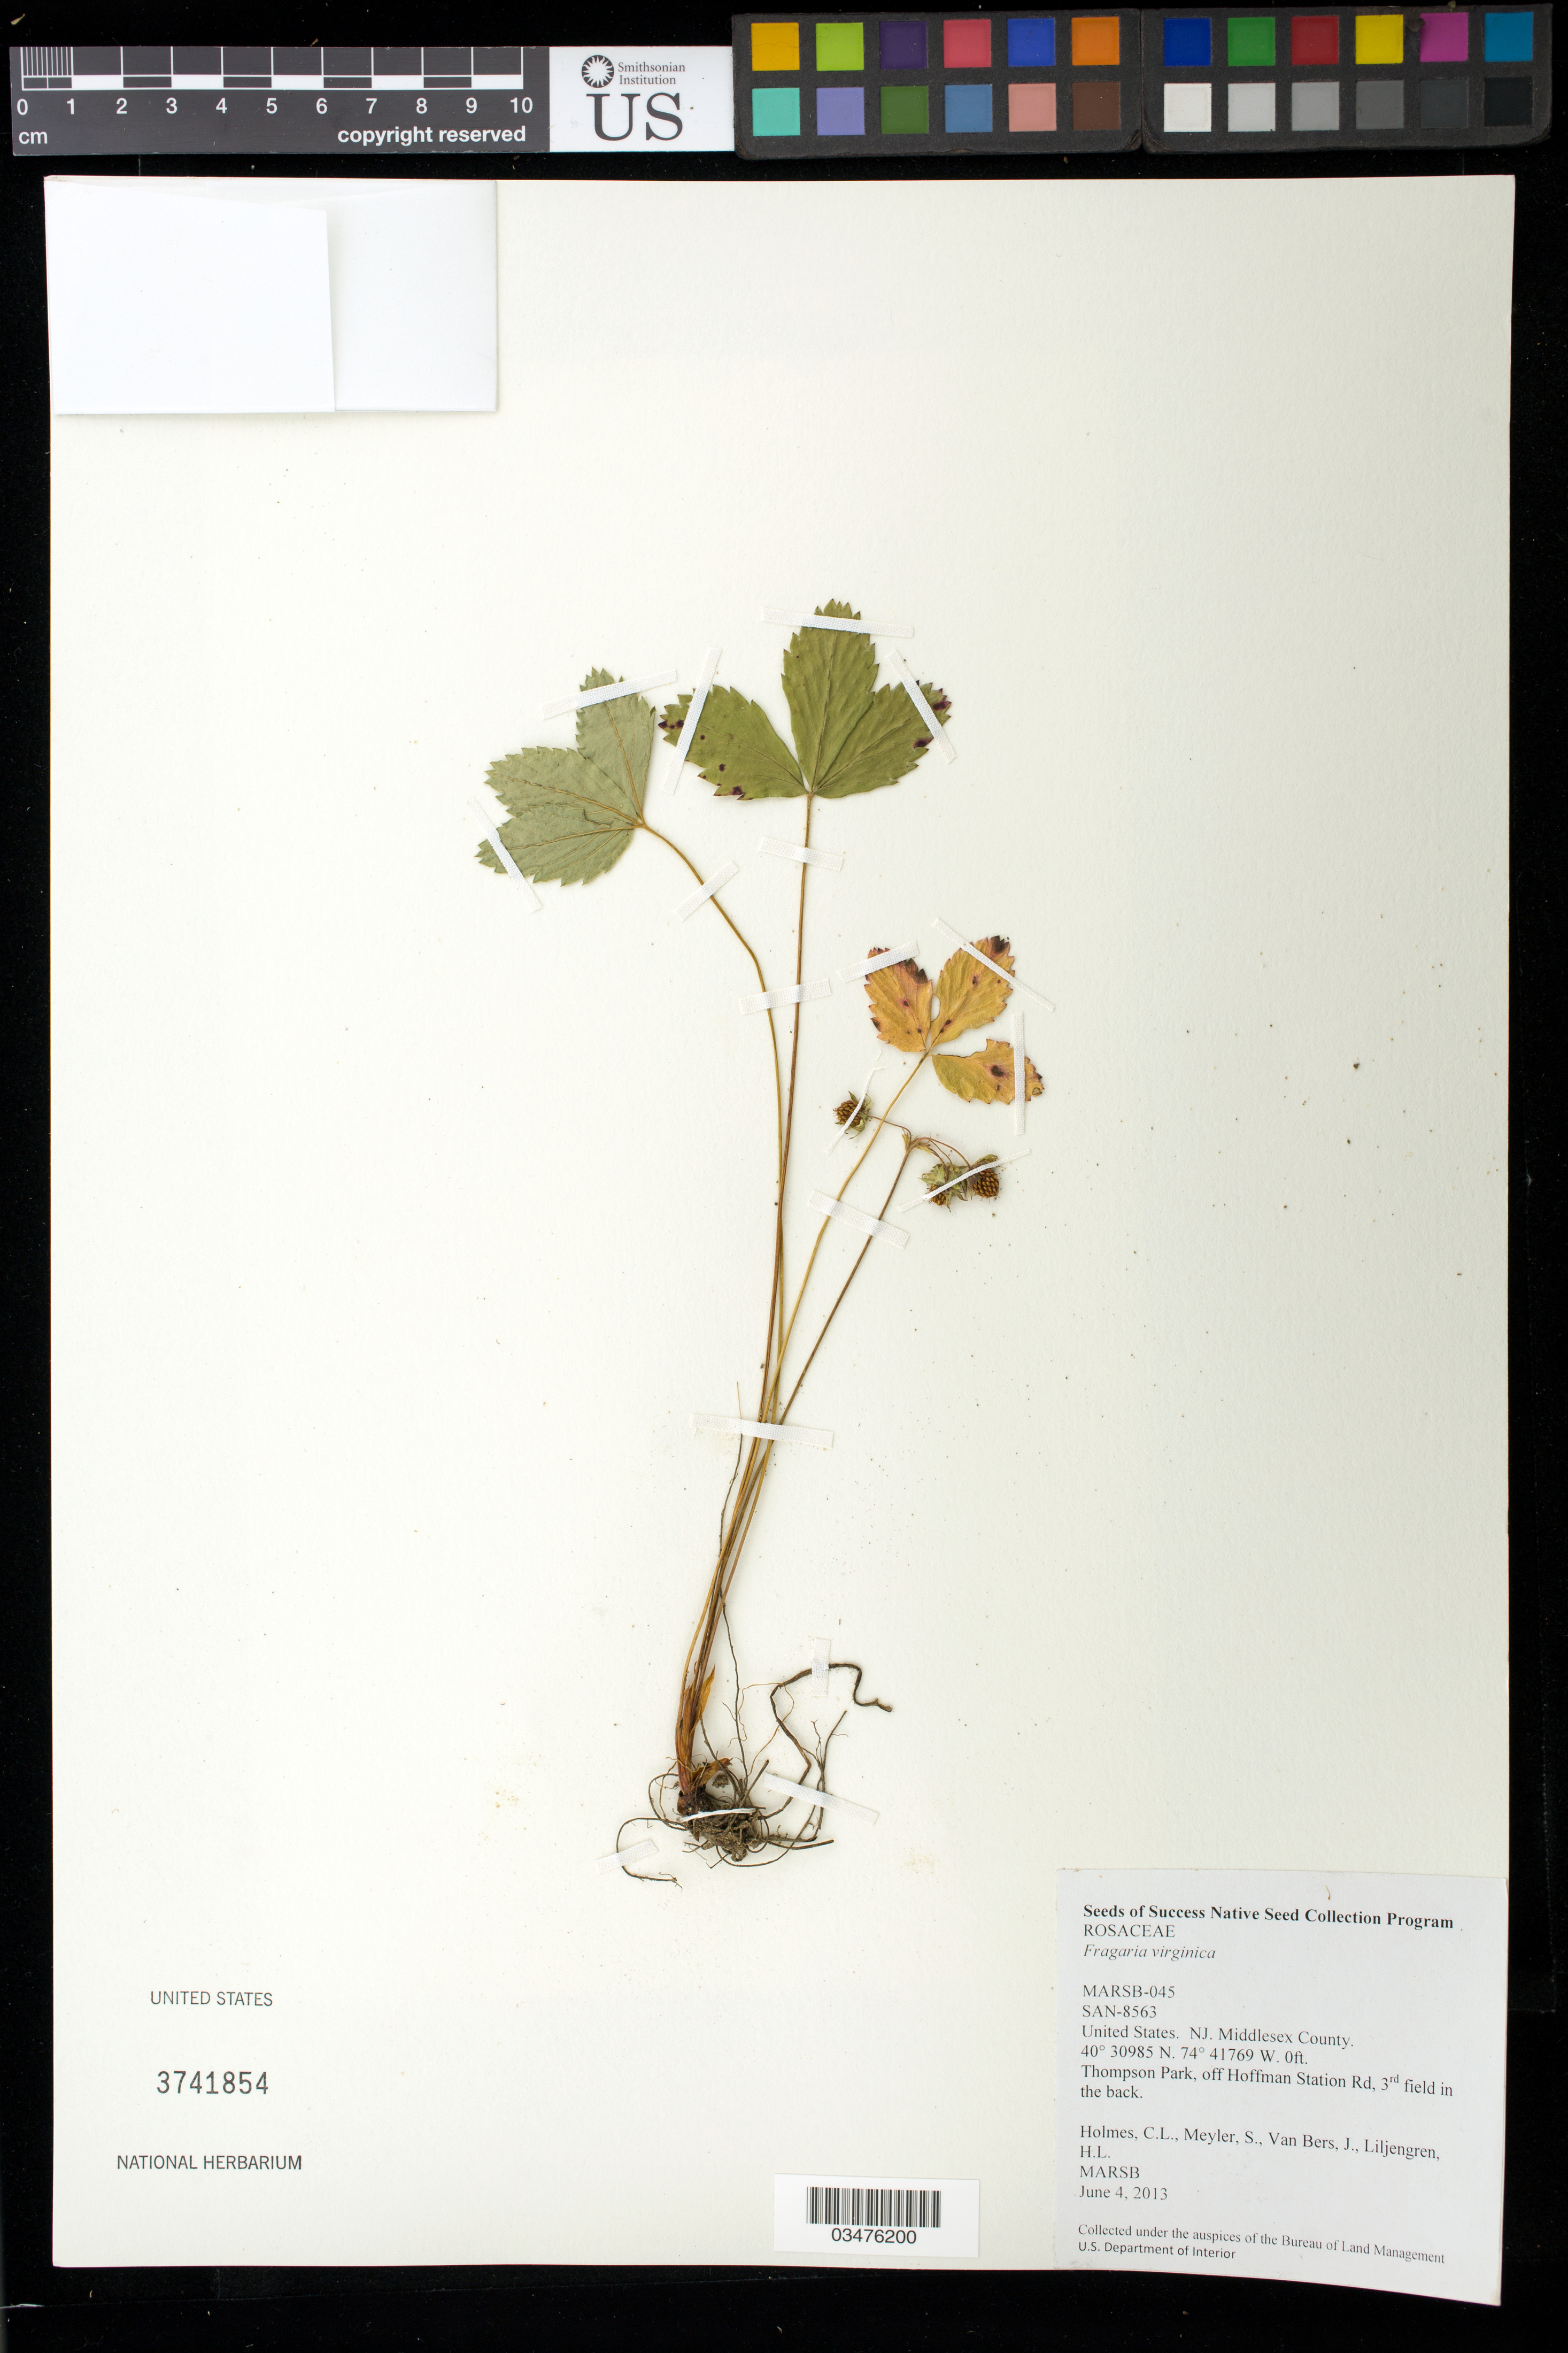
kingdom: Plantae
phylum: Tracheophyta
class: Magnoliopsida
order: Rosales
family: Rosaceae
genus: Fragaria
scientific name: Fragaria virginiana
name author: Mill.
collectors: C. Holmes, S. Meyler, J. Van Bers & H. Liljengren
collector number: MARSB-045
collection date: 2013-06-04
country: United States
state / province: New Jersey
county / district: Middlesex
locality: Thompson Park, off Hoffman Station Rd, 3-rd field in the back.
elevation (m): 0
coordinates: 40 30985 N, 74 41769 W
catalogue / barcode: US 3741854